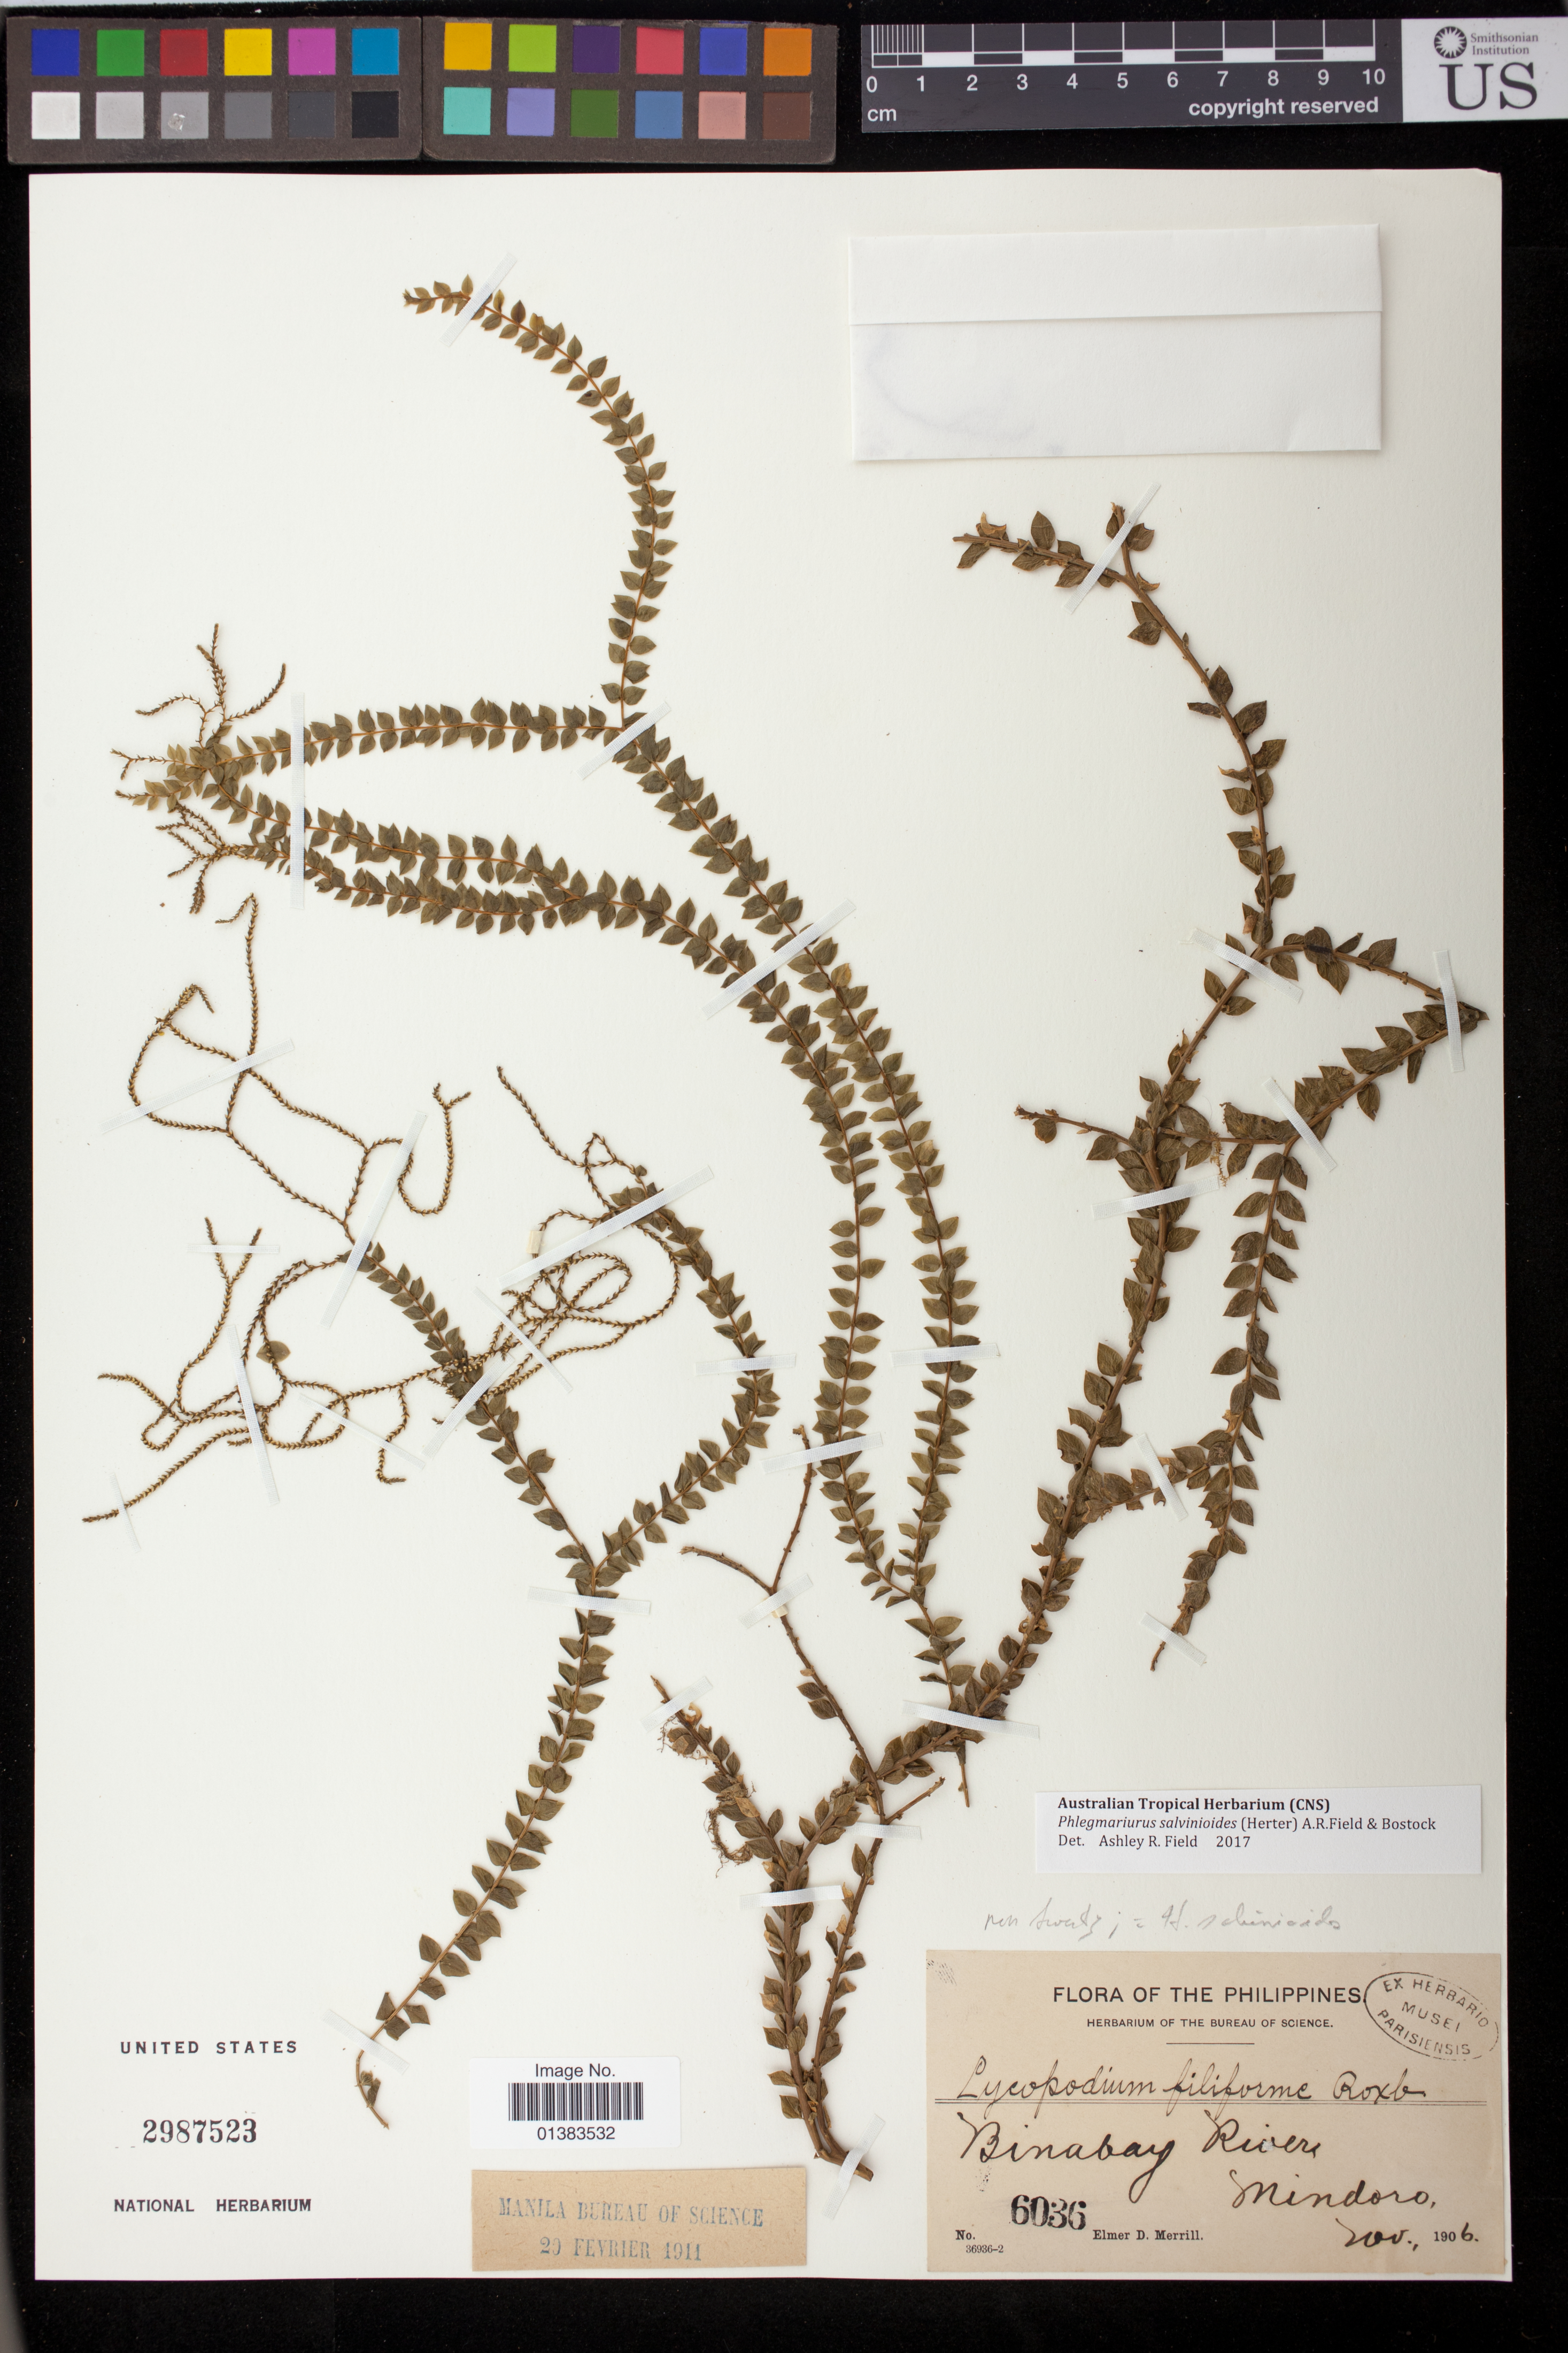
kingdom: Plantae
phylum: Tracheophyta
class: Lycopodiopsida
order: Lycopodiales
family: Lycopodiaceae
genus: Urostachys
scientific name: Urostachys salvinioides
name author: Herter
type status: Isosyntype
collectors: E. D. Merrill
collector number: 6036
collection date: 1906-11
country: Philippines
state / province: Mimaropa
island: Mindoro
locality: Binabay Rivers, Mindoro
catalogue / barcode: US 2987523